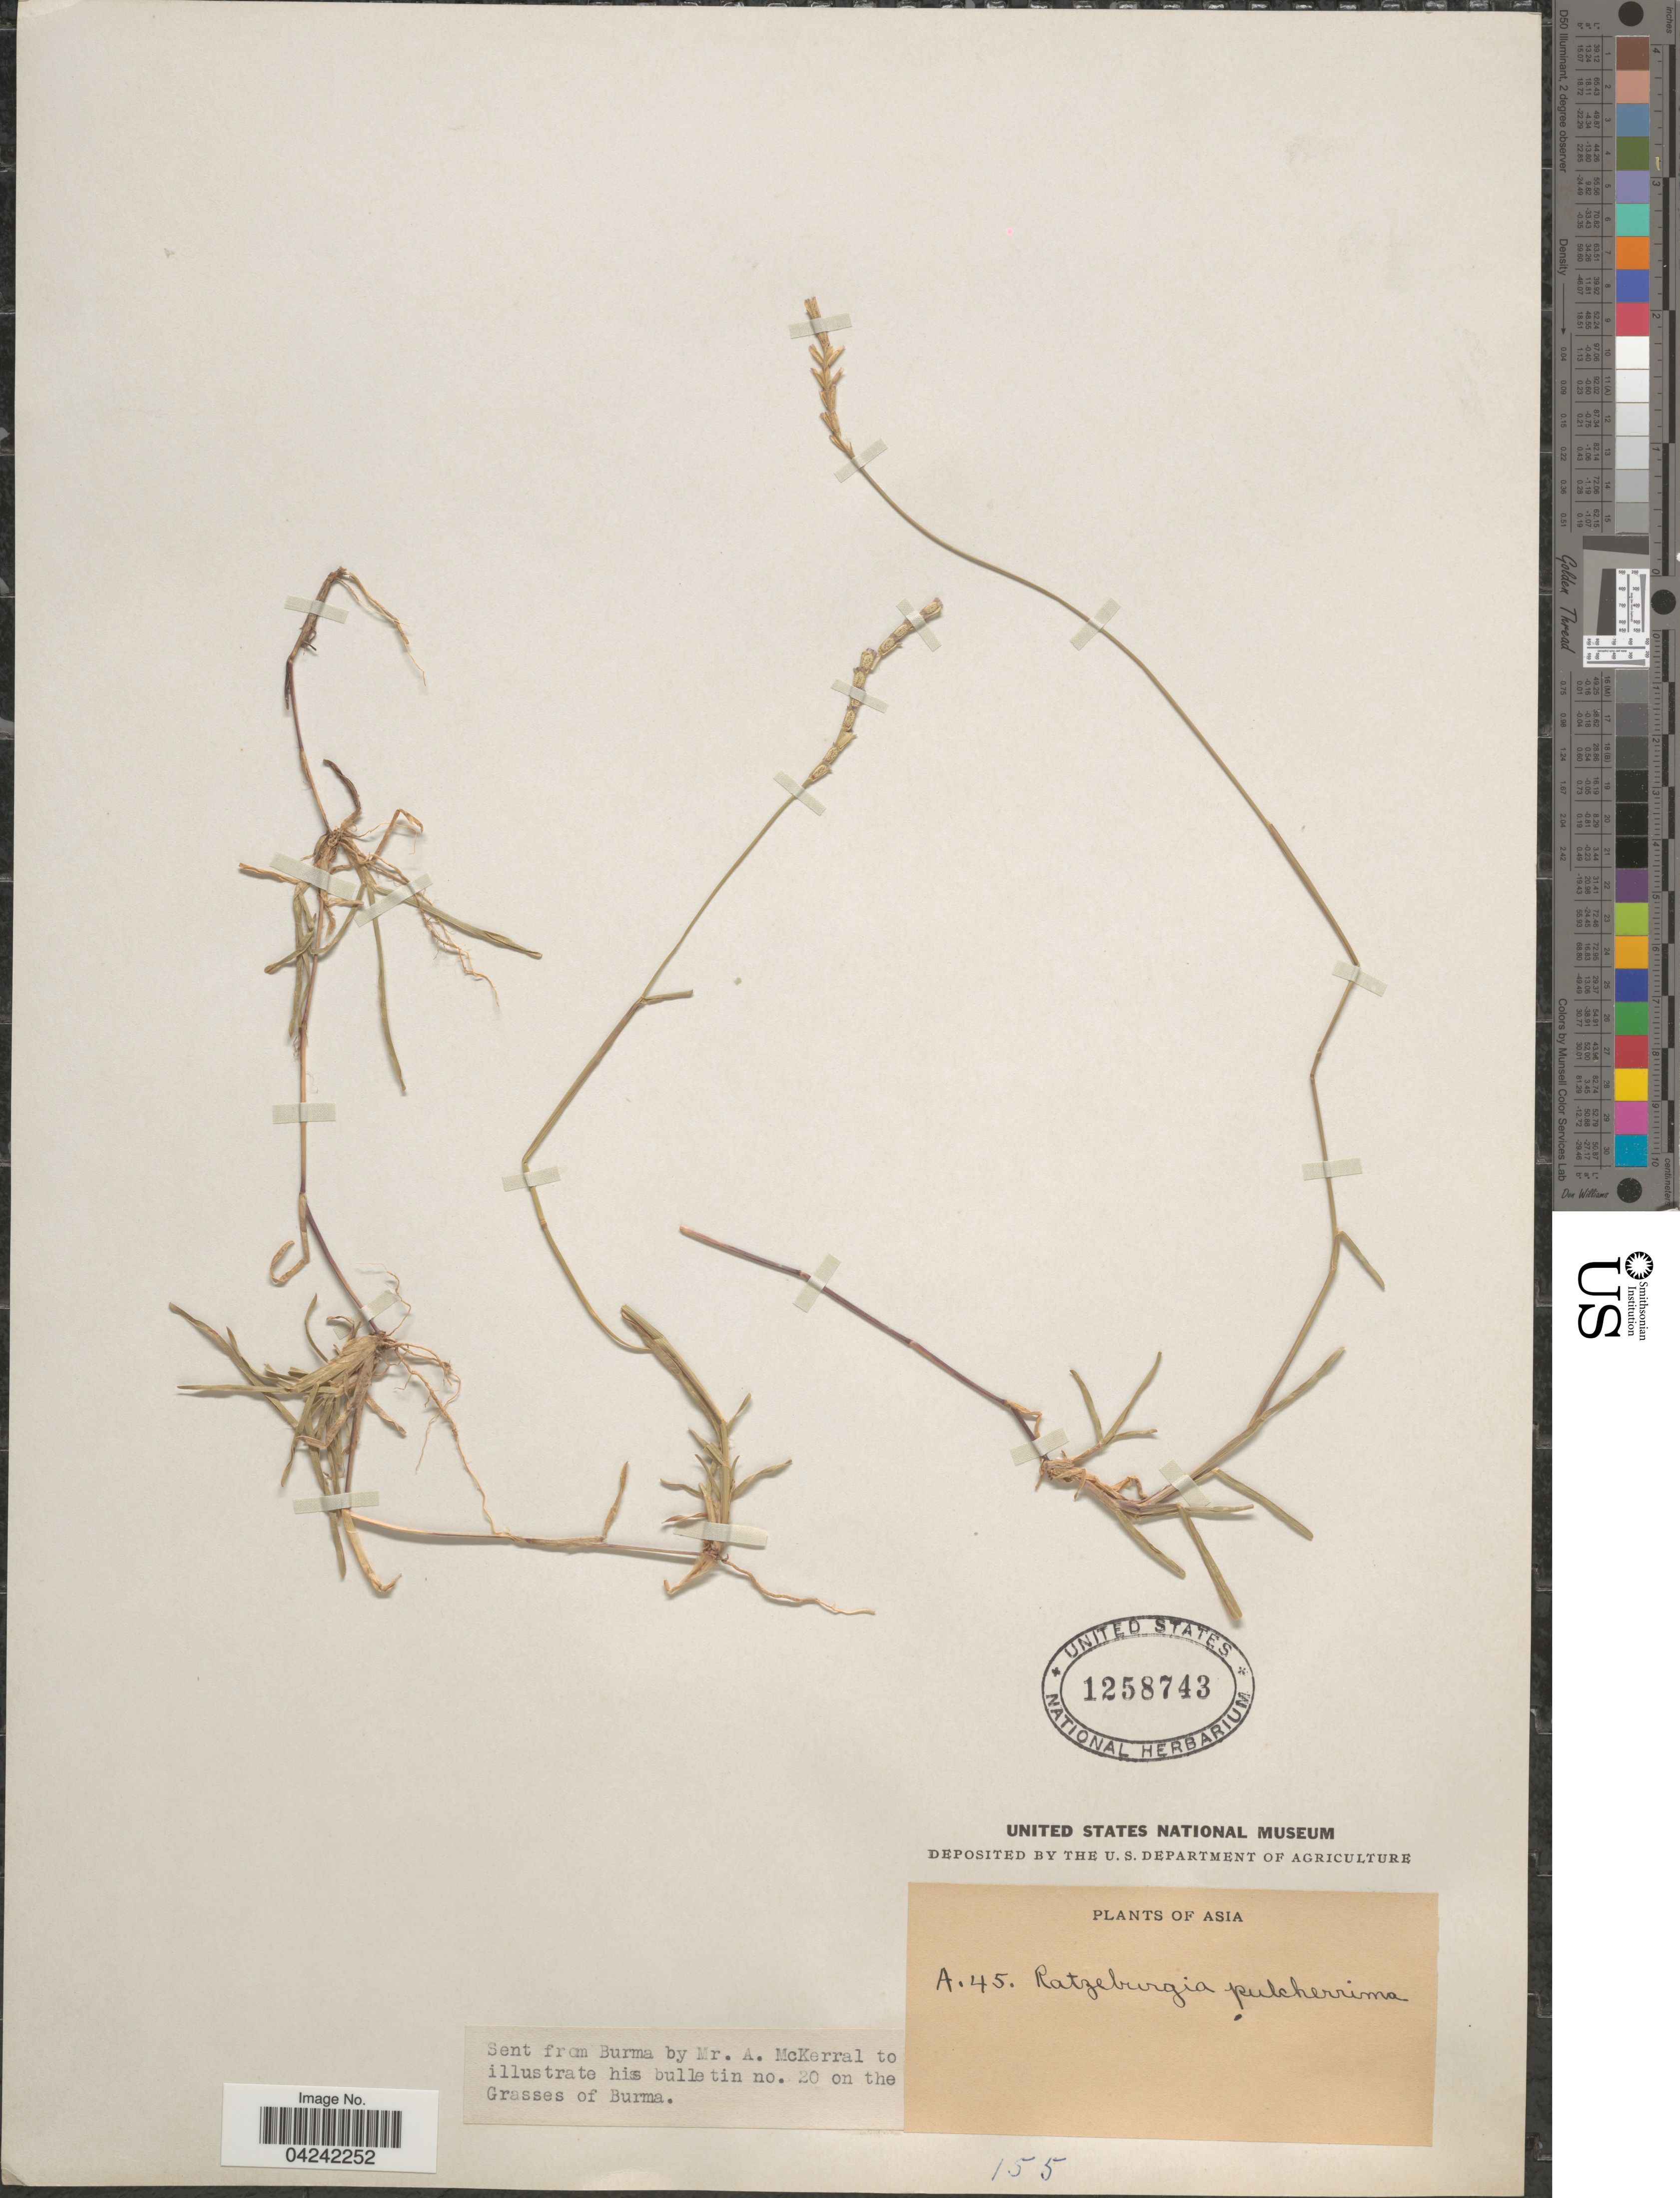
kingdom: Plantae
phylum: Tracheophyta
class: Liliopsida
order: Poales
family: Poaceae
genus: Ratzeburgia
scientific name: Ratzeburgia pulcherrima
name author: Kunth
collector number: A45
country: Myanmar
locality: Burma.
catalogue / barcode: US 1258743